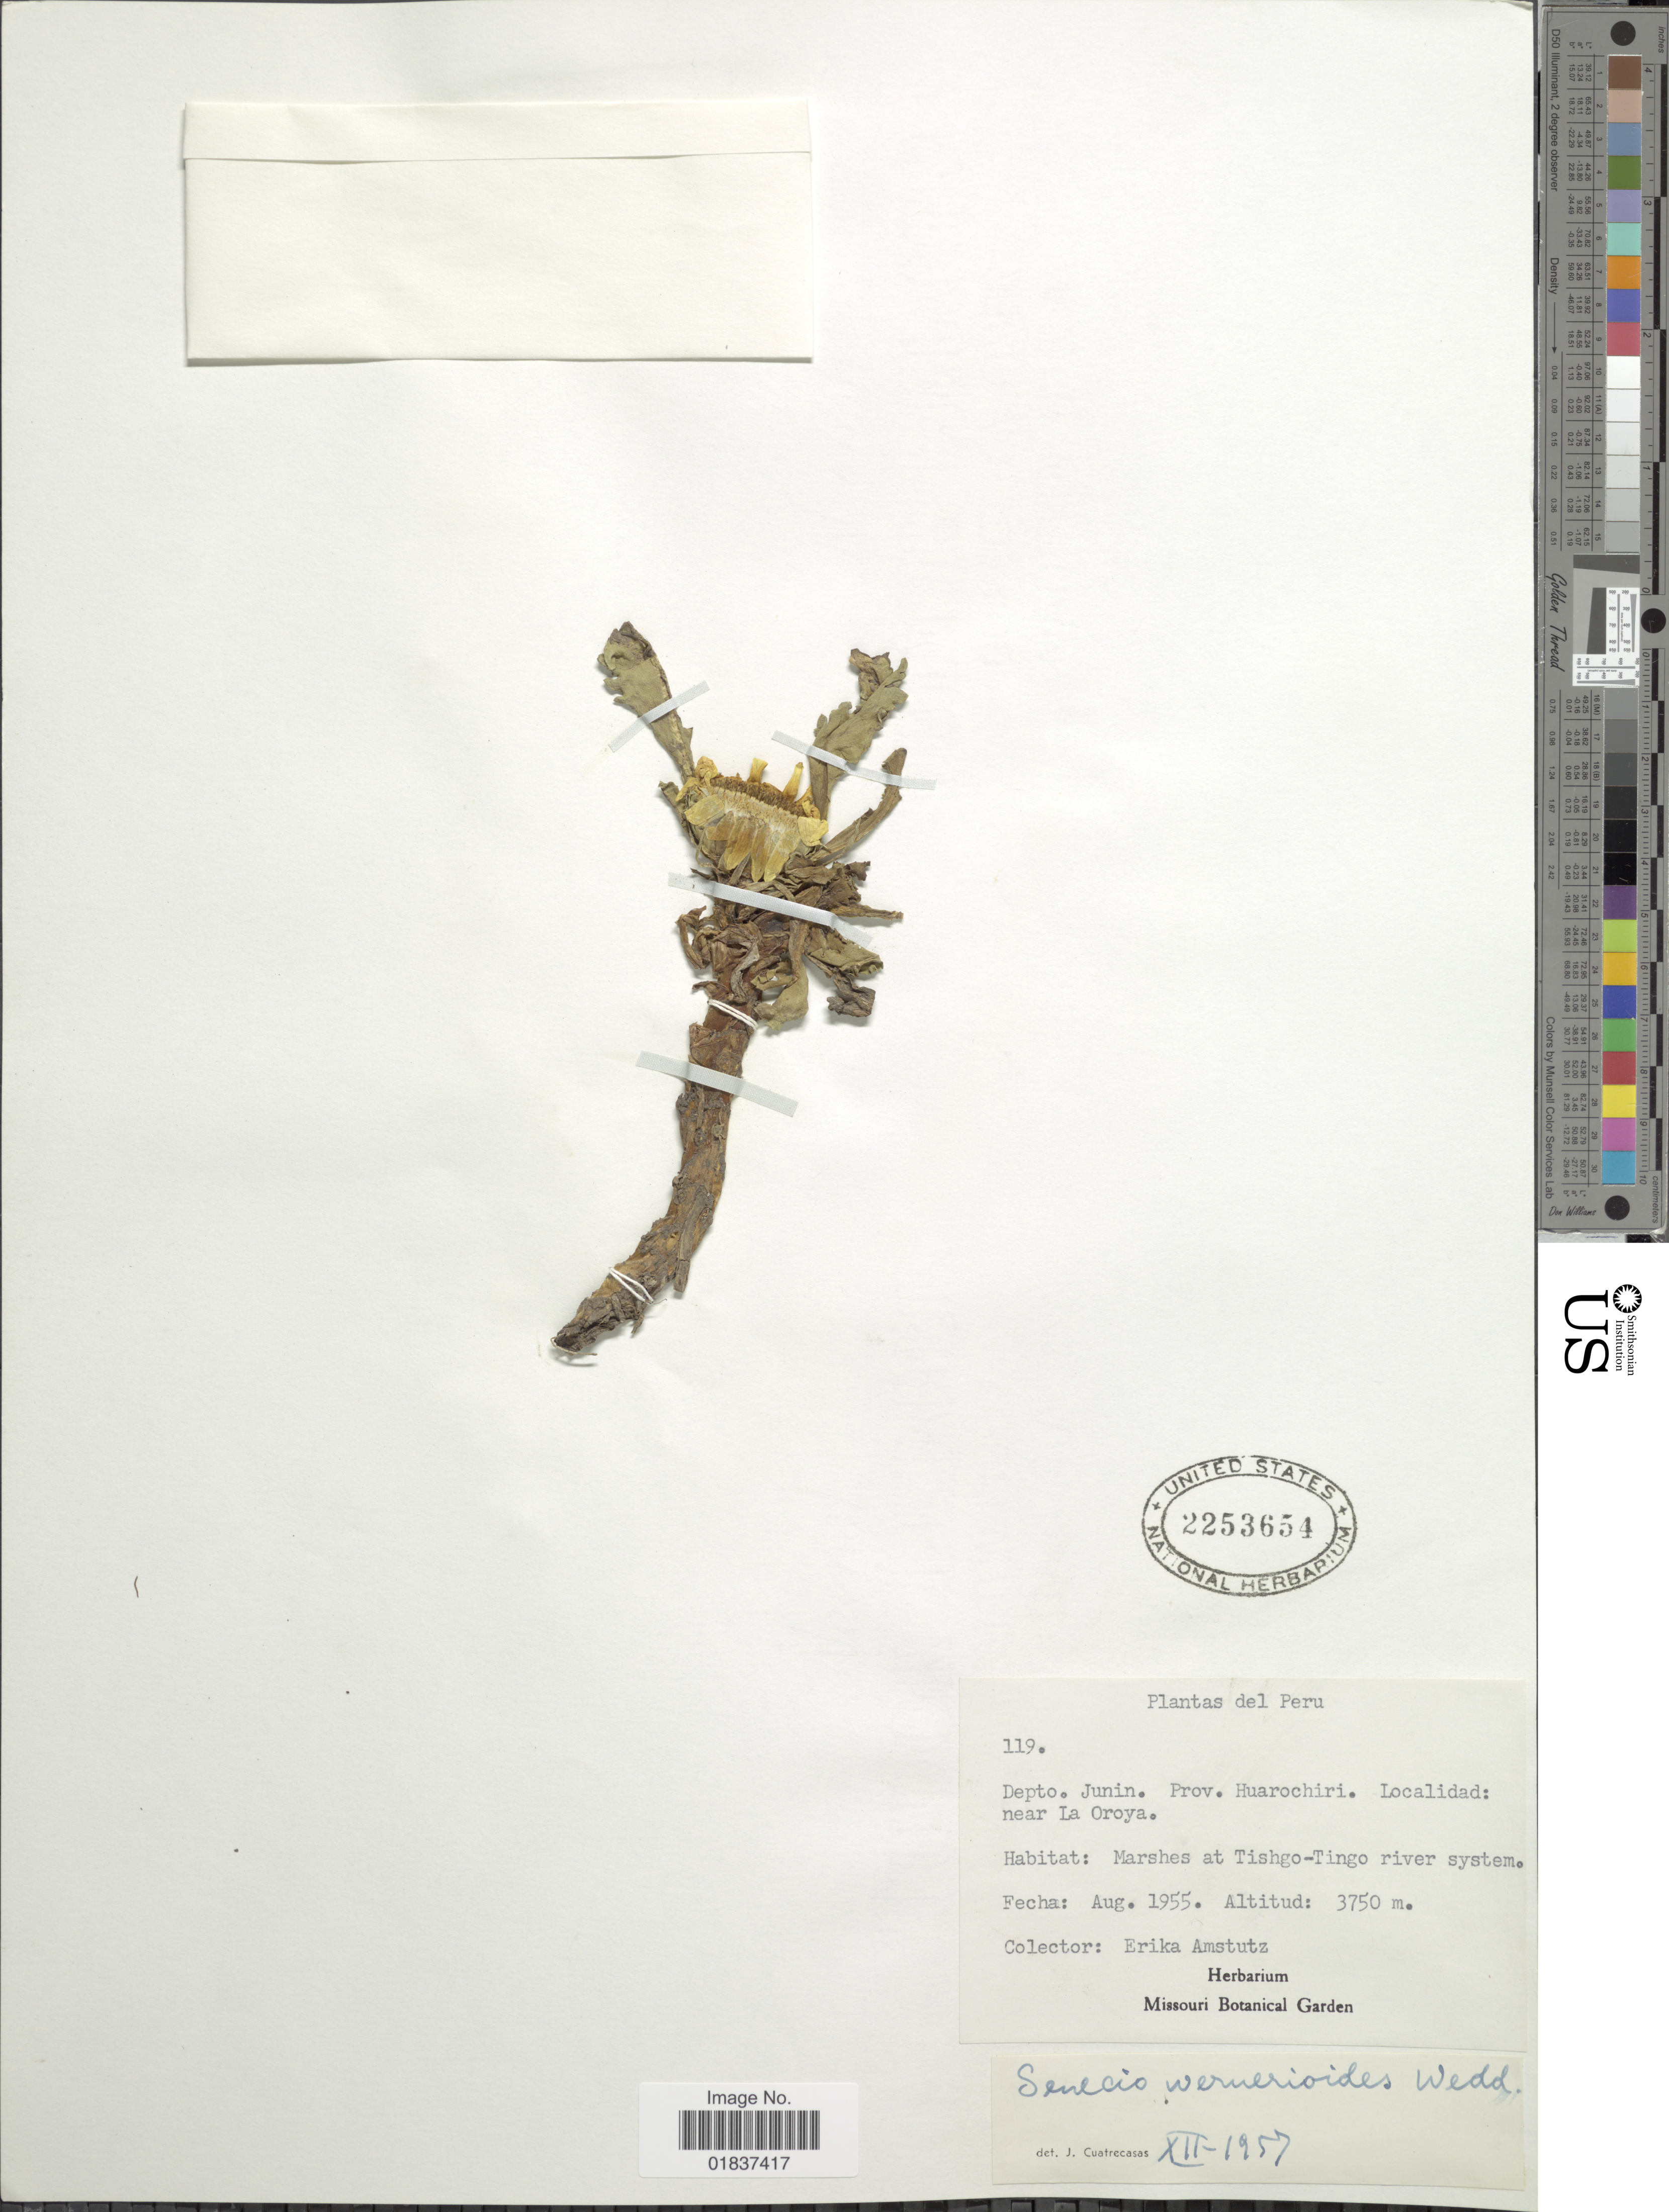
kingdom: Plantae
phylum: Tracheophyta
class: Magnoliopsida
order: Asterales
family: Asteraceae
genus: Senecio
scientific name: Senecio breviscapus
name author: DC.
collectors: E. Amstutz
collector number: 119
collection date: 1955-08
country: Peru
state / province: Junín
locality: Depto. Junin. Prov. Huarochiri, near La Oroya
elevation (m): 3750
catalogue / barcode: US 2253654